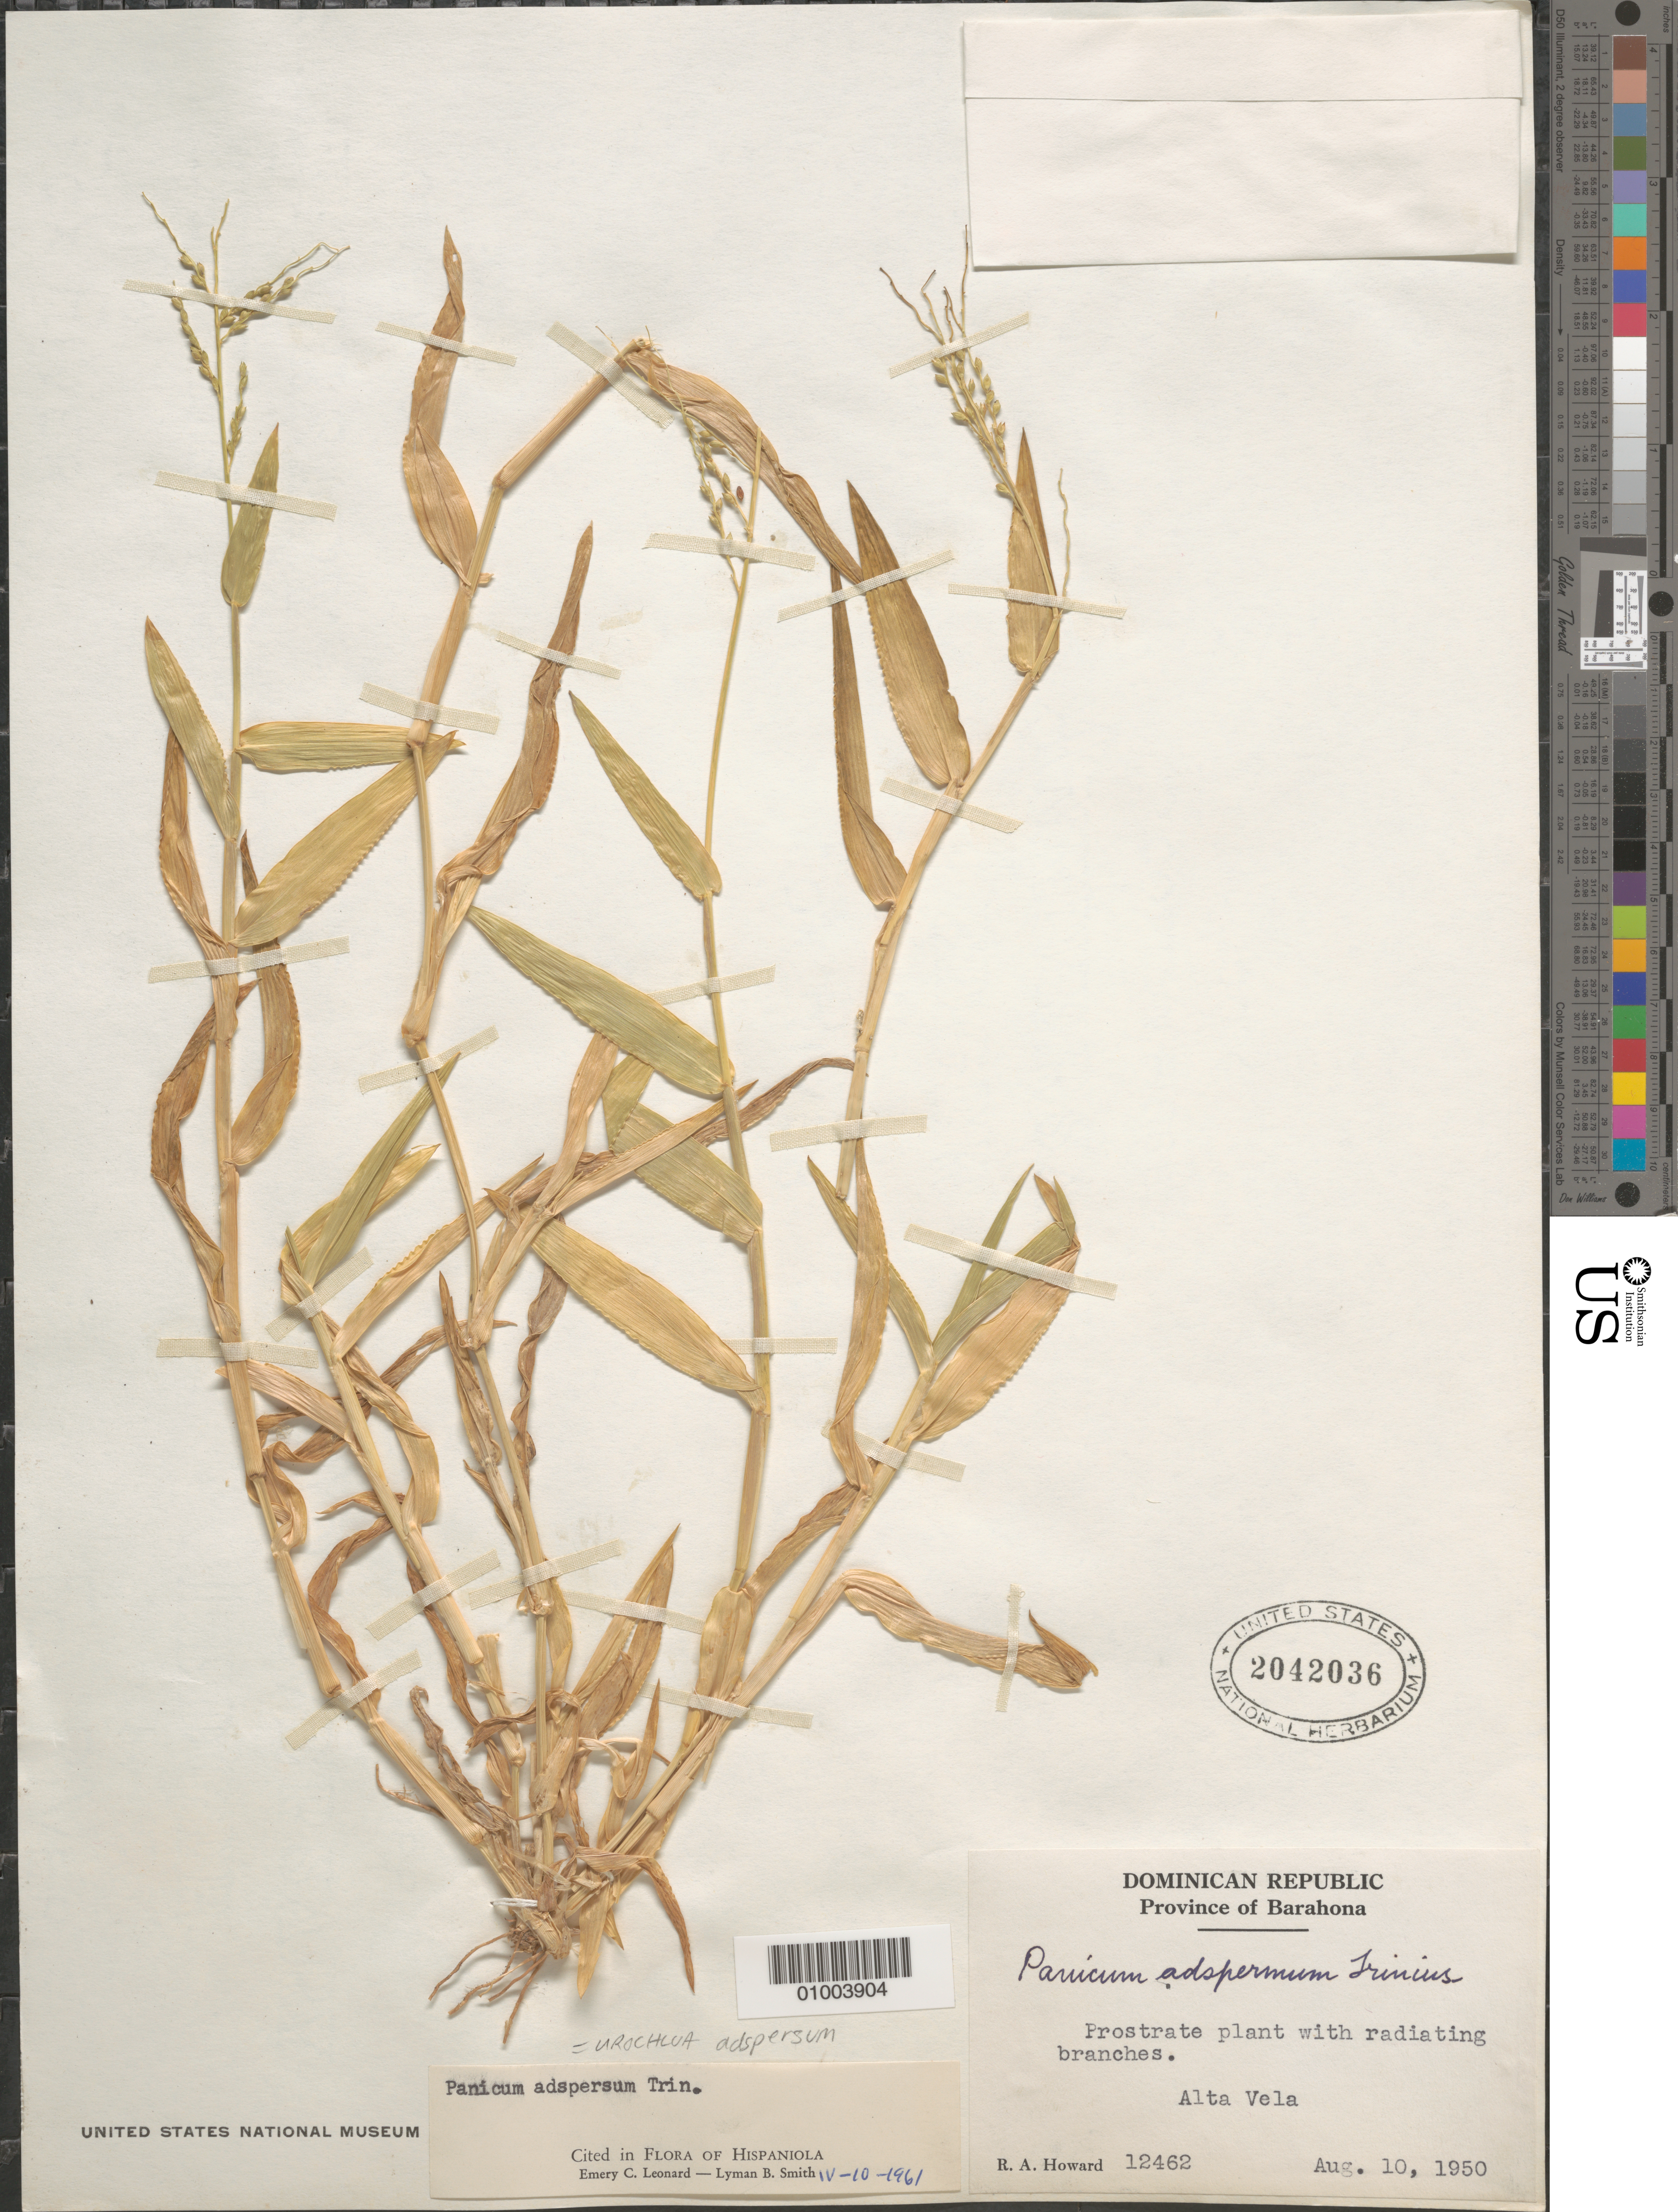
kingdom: Plantae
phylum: Tracheophyta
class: Liliopsida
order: Poales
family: Poaceae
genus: Urochloa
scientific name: Urochloa adspersa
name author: (Trin.) R.D. Webster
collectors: R. A. Howard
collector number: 12462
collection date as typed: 10 Aug 1950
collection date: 1950-08-10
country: Dominican Republic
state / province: Barahona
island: Hispaniola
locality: Alta Vela. Prostrate plant with radiating branches.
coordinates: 0 N, 0 E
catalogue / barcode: US 2042036